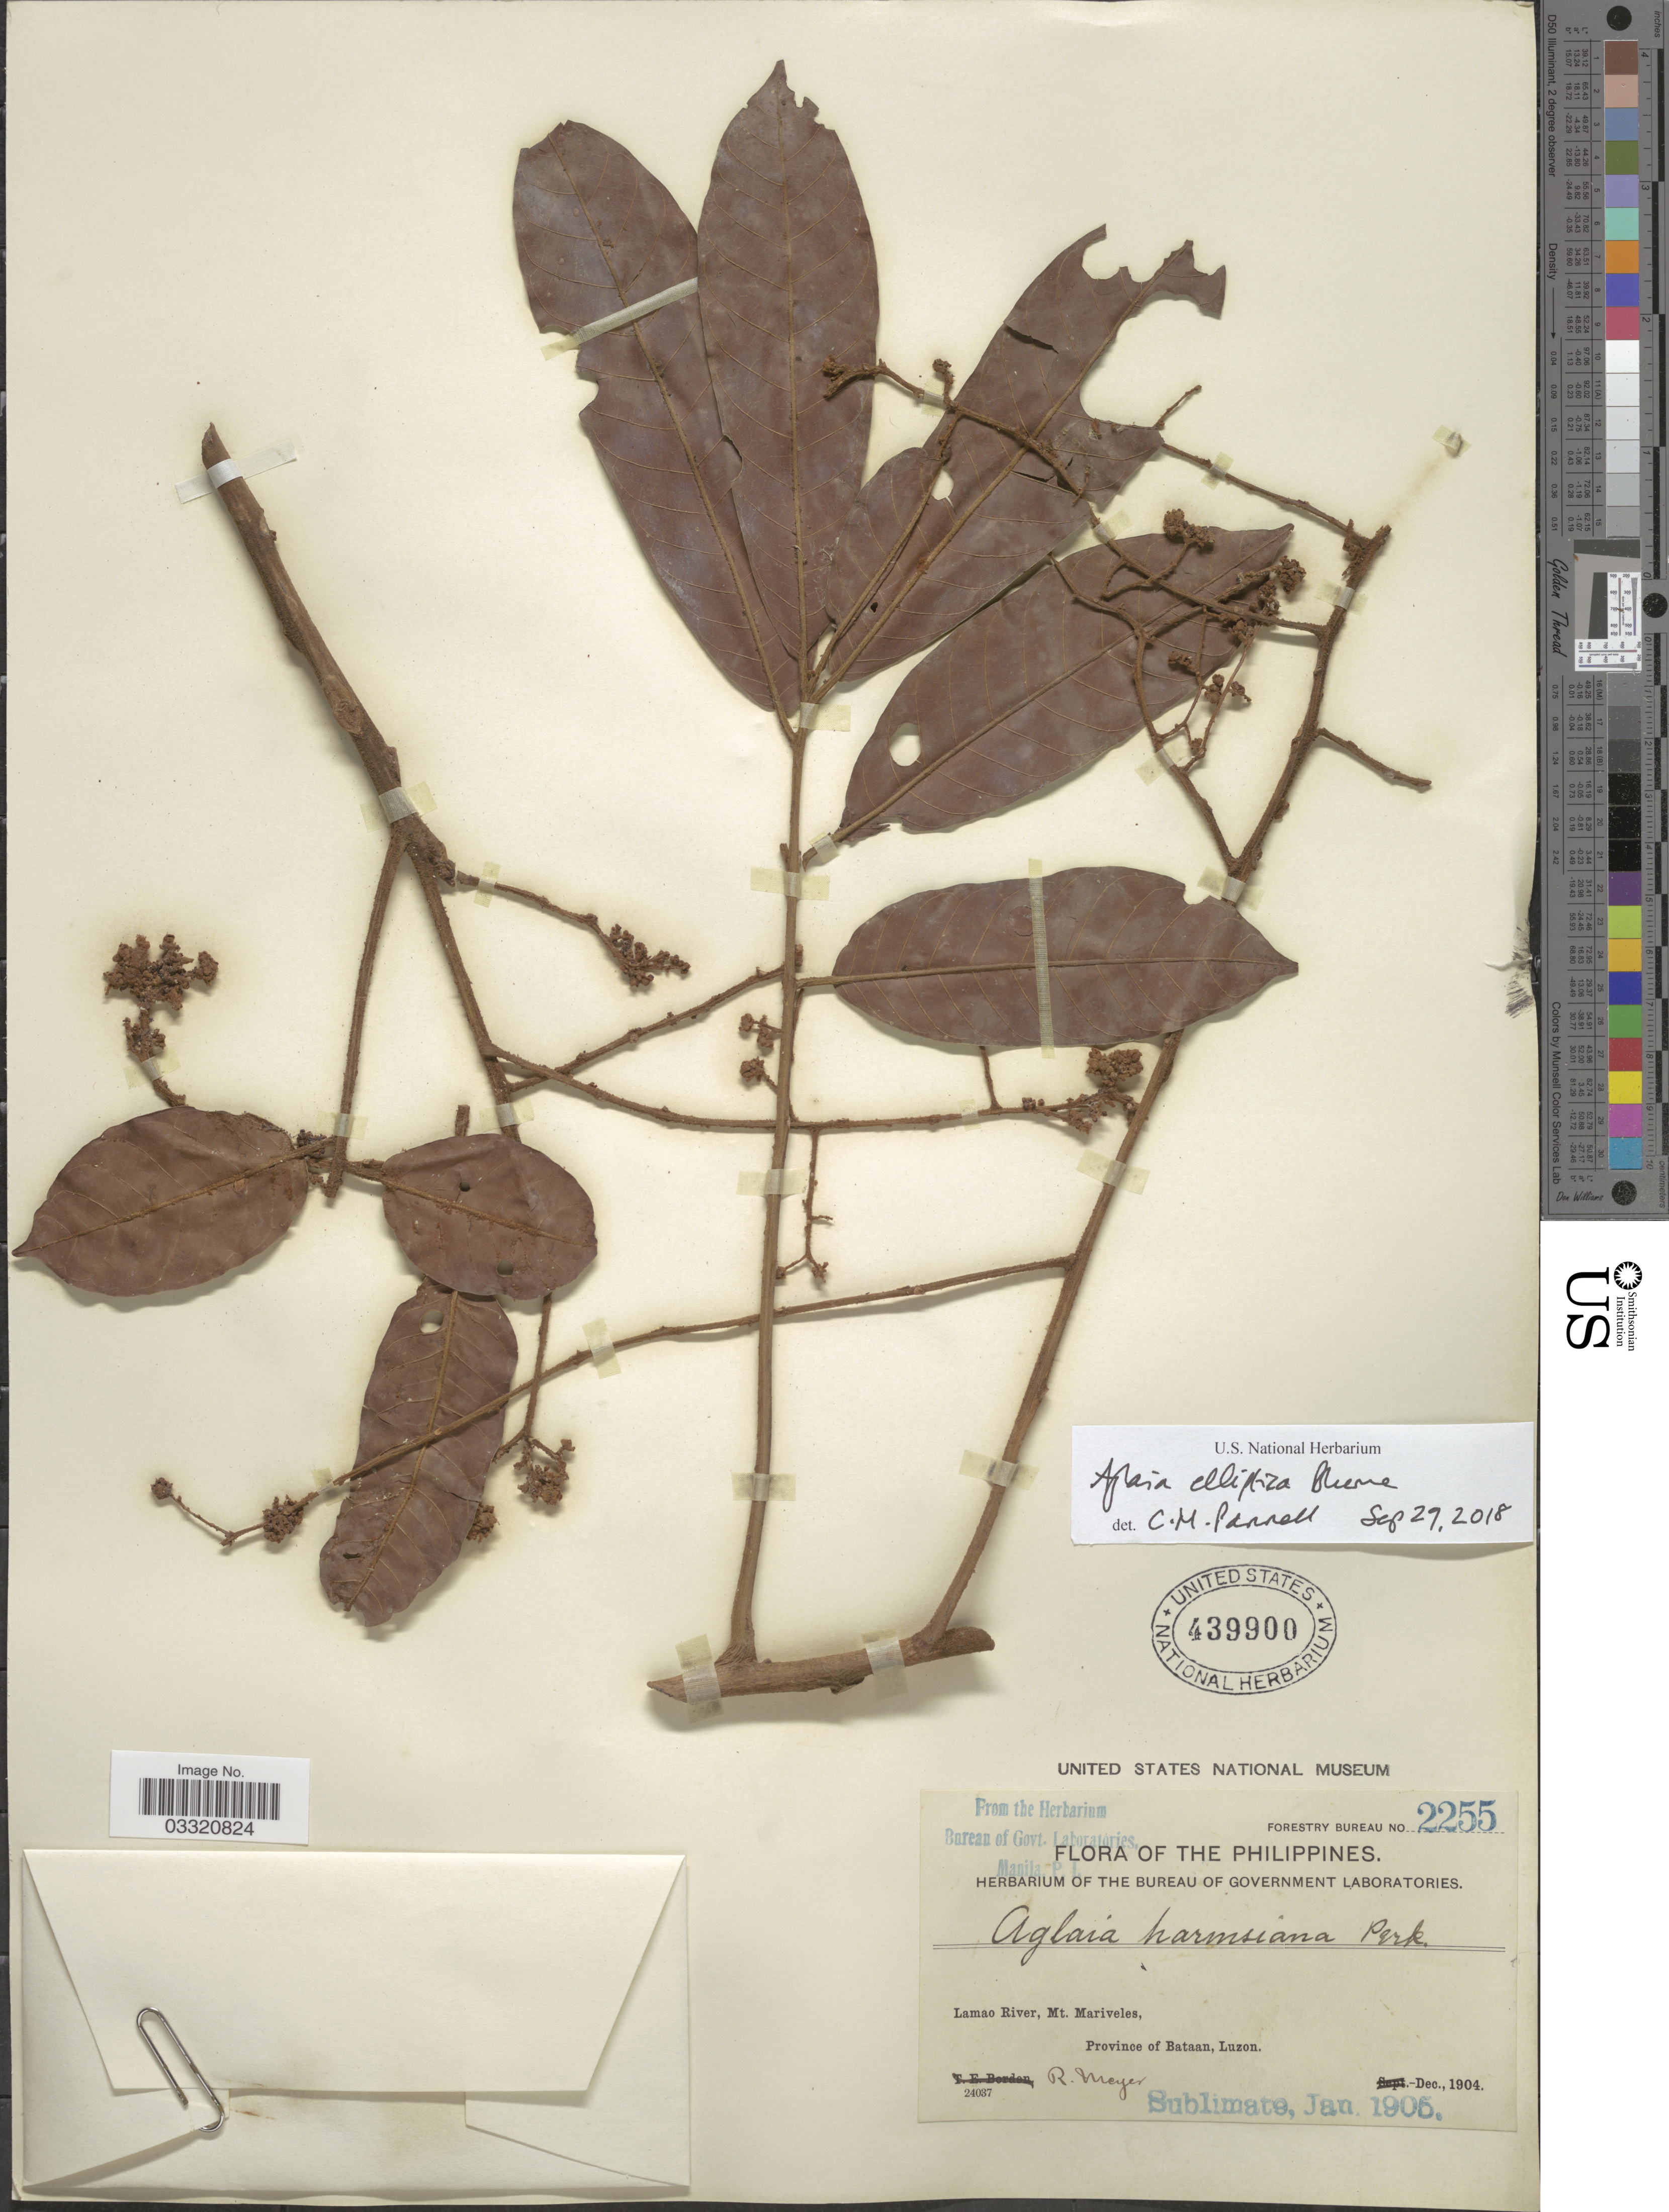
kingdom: Plantae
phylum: Tracheophyta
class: Magnoliopsida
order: Sapindales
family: Meliaceae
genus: Aglaia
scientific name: Aglaia elliptica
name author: Blume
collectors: R. Meyer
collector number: Forestry Bureau 2255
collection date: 1904-12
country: Philippines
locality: Lamao River, Mt. Mariveles, Province of Bataan, Luzon.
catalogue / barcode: US 439900